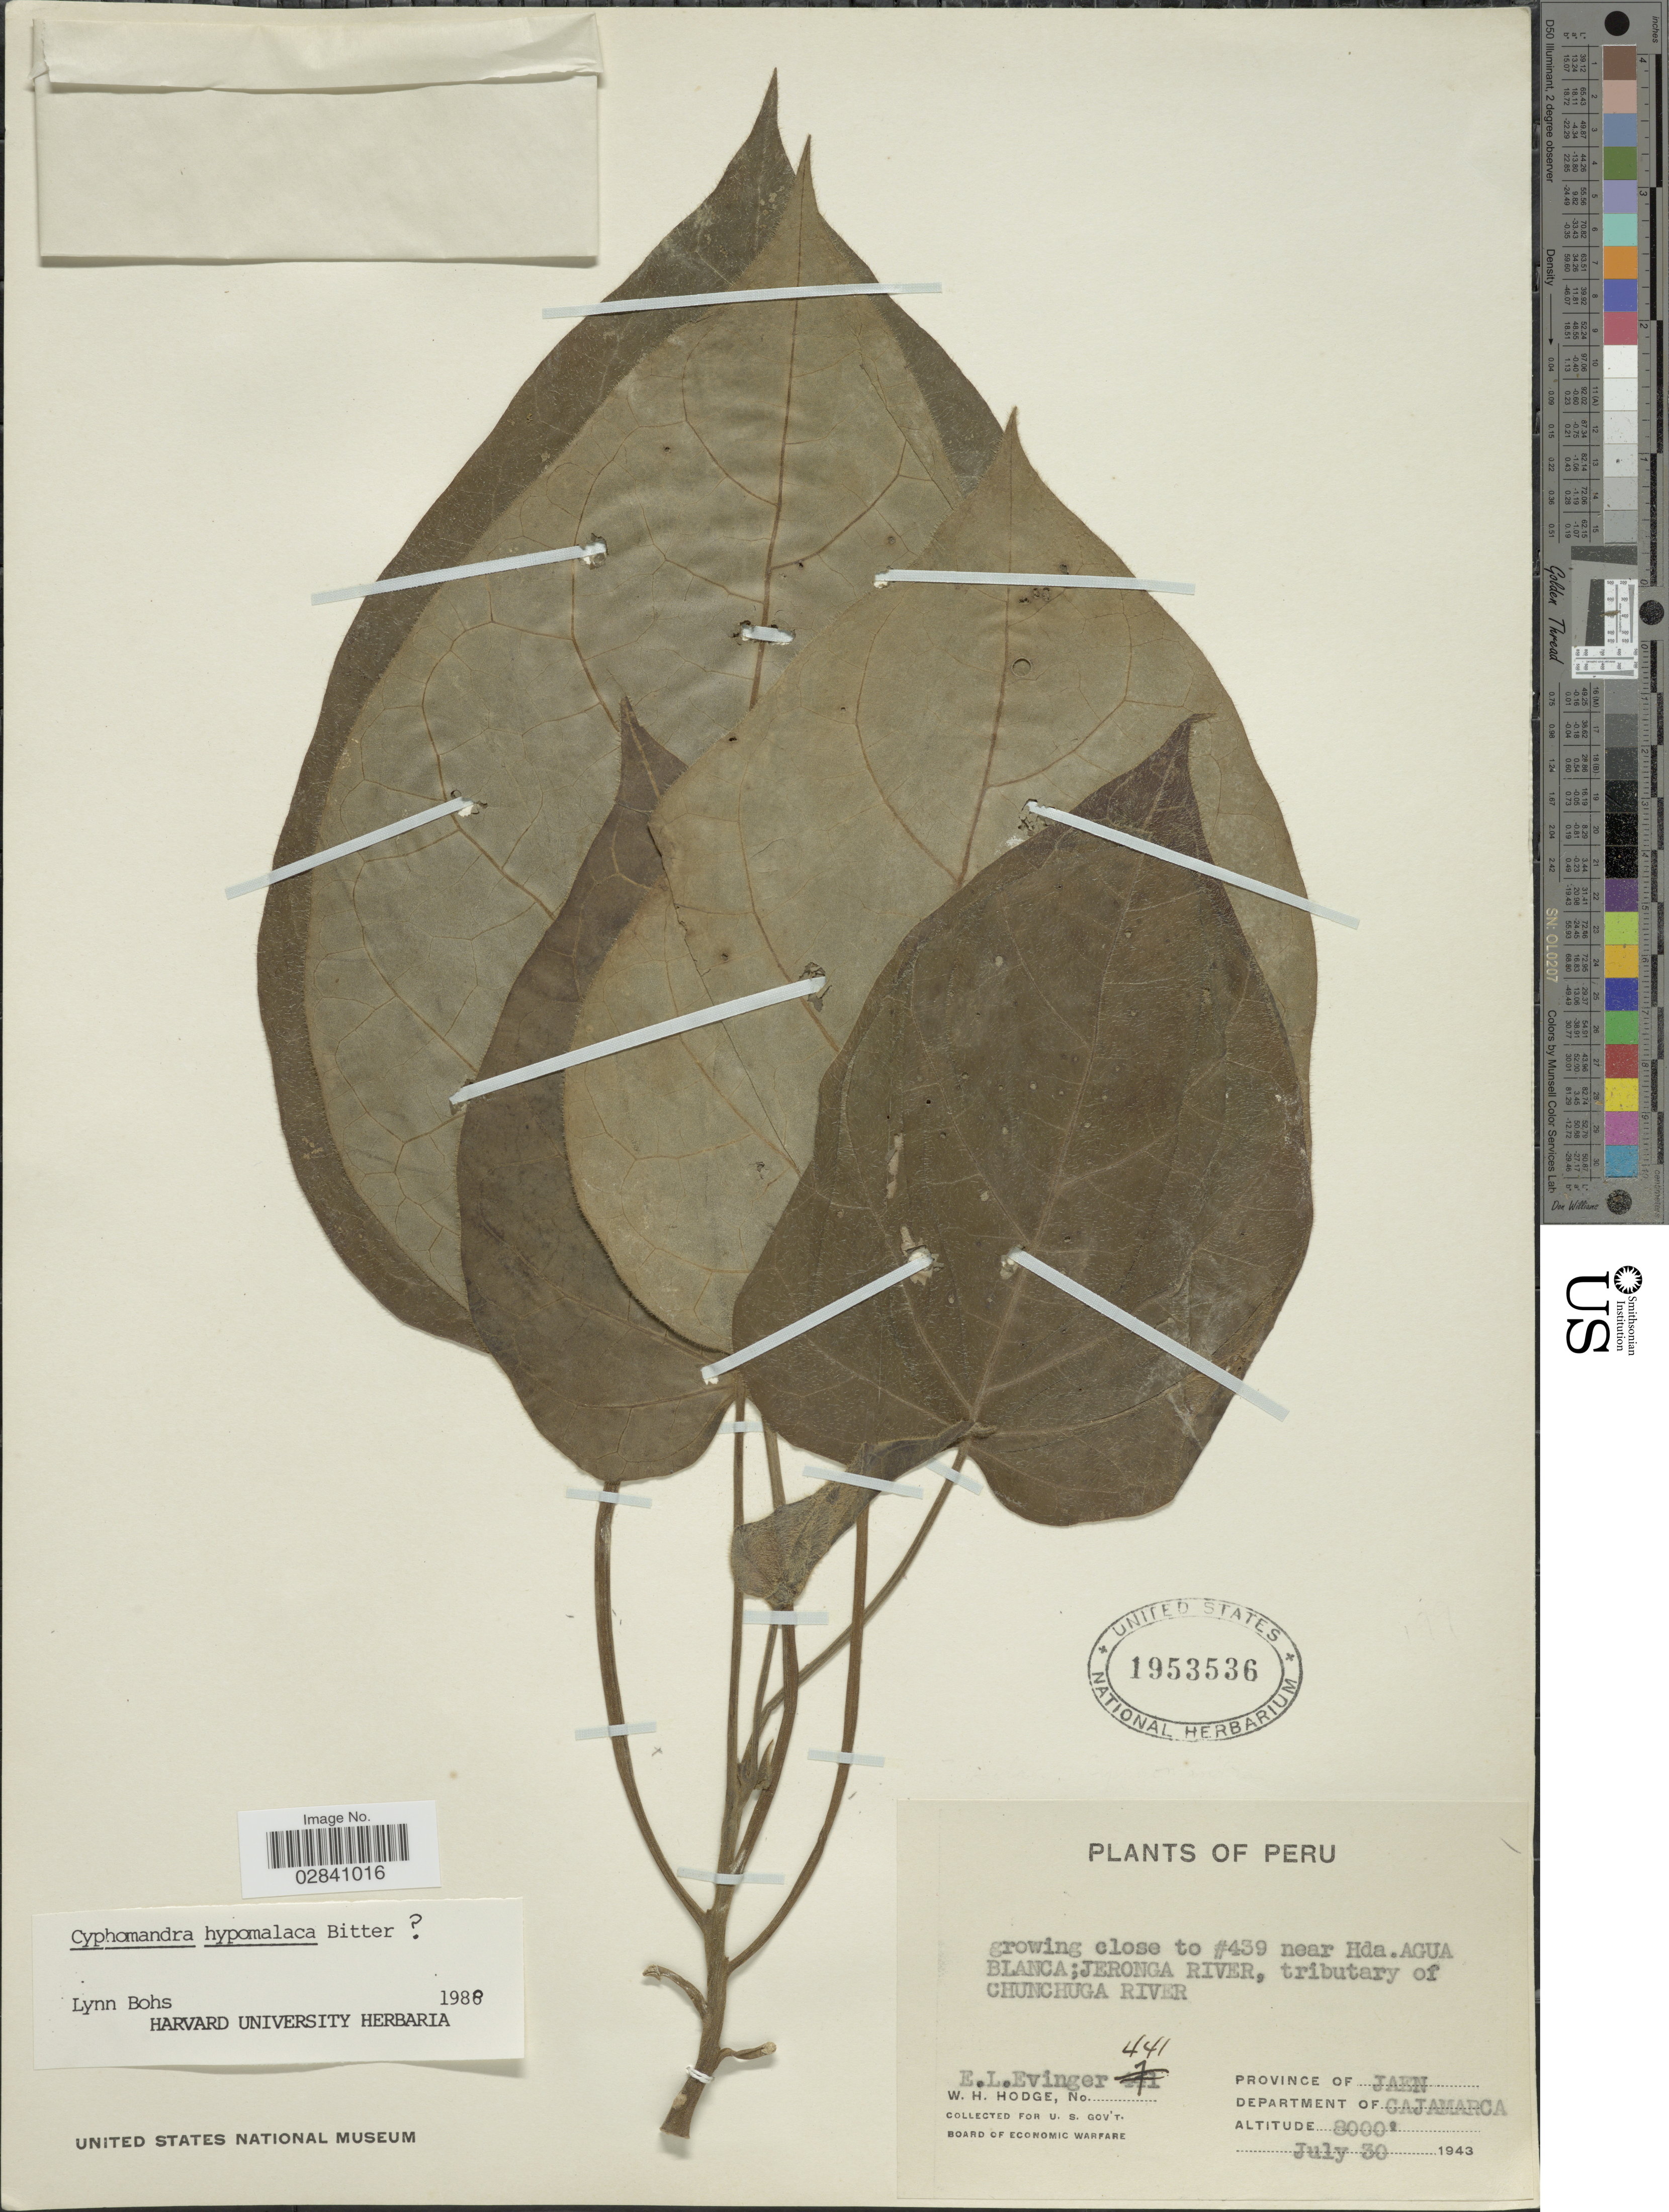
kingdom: Plantae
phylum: Tracheophyta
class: Magnoliopsida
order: Solanales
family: Solanaceae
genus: Cyphomandra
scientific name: Cyphomandra hypomalaca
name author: Bitter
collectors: E. Evinger & W. Hodge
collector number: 441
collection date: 1943-07-30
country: Peru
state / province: Cajamarca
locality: Growing close to #439 near Hda. Agua Blanca; Jeronga River, tributary of Chunchuga River. Province of Jaen. Department of Cajamarca.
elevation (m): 2438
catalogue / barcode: US 1953536